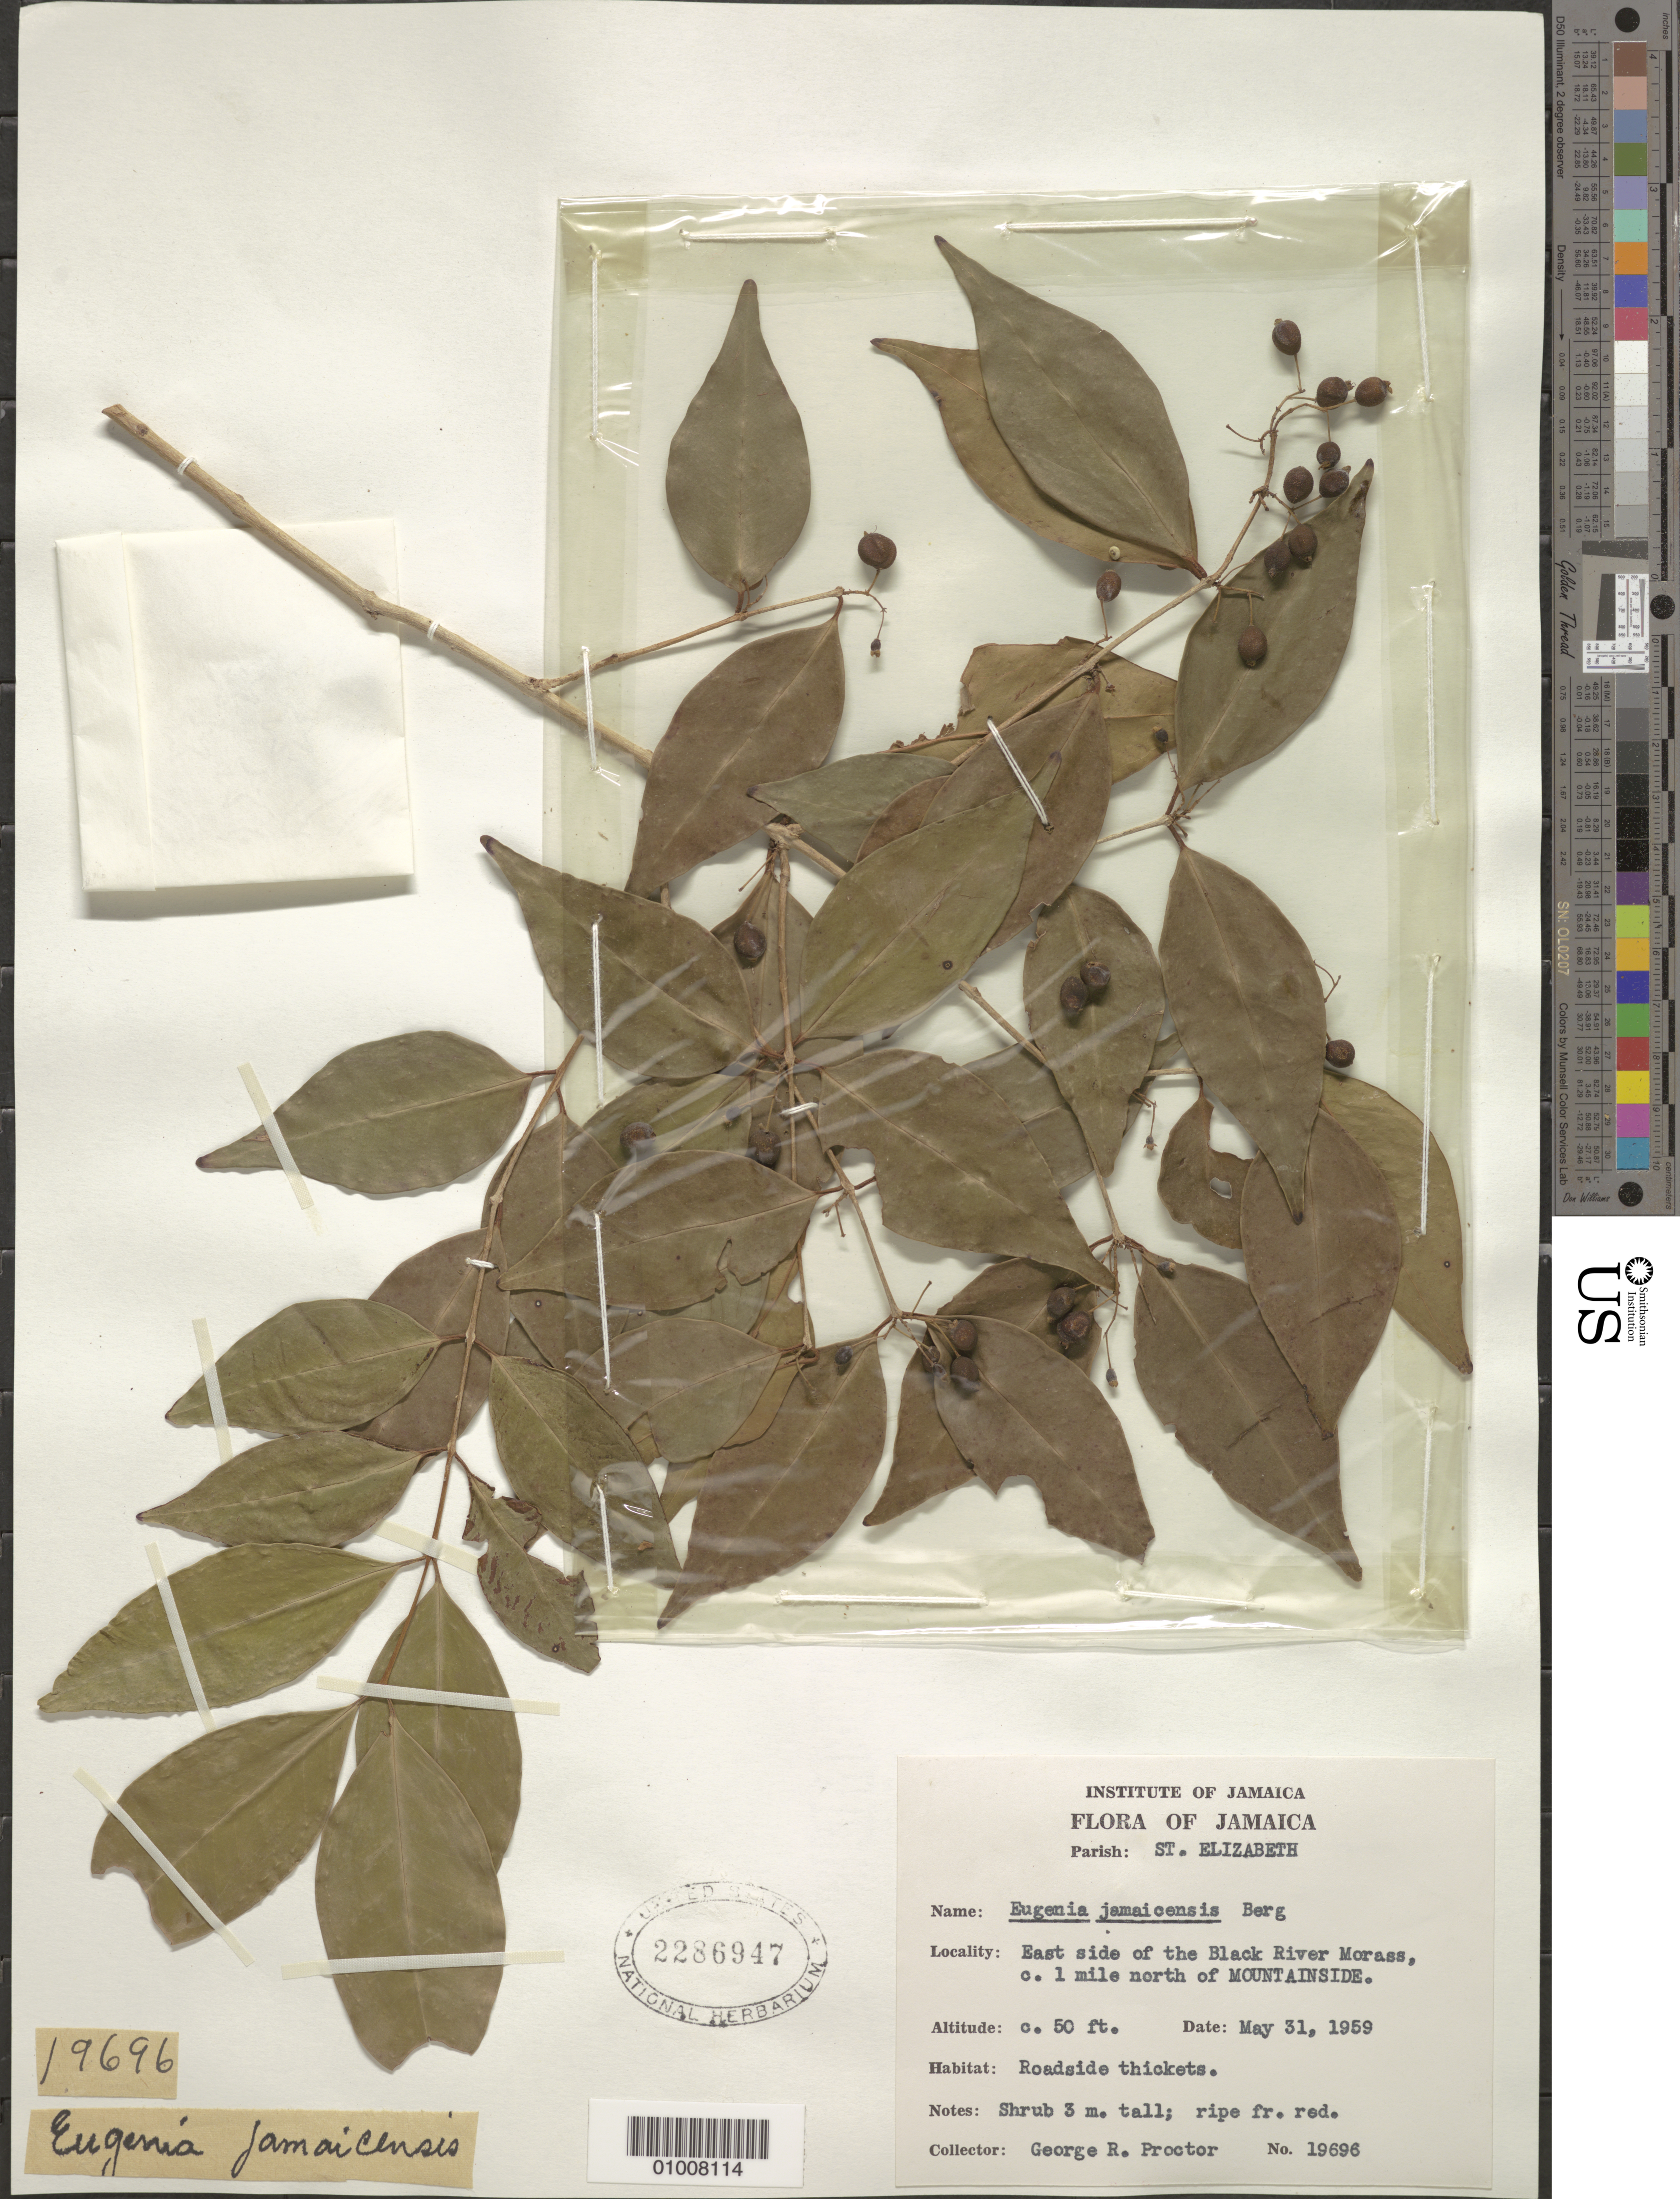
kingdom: Plantae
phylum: Tracheophyta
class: Magnoliopsida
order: Myrtales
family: Myrtaceae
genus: Eugenia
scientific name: Eugenia jamaicensis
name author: O. Berg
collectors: G. R. Proctor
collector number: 19696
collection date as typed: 31 May 1959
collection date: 1959-05-31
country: Jamaica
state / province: Saint Elizabeth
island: Jamaica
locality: East side of the Black River Morass, ca. 1 mile north of MOUNTAINSIDE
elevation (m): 15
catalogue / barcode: US 2286947